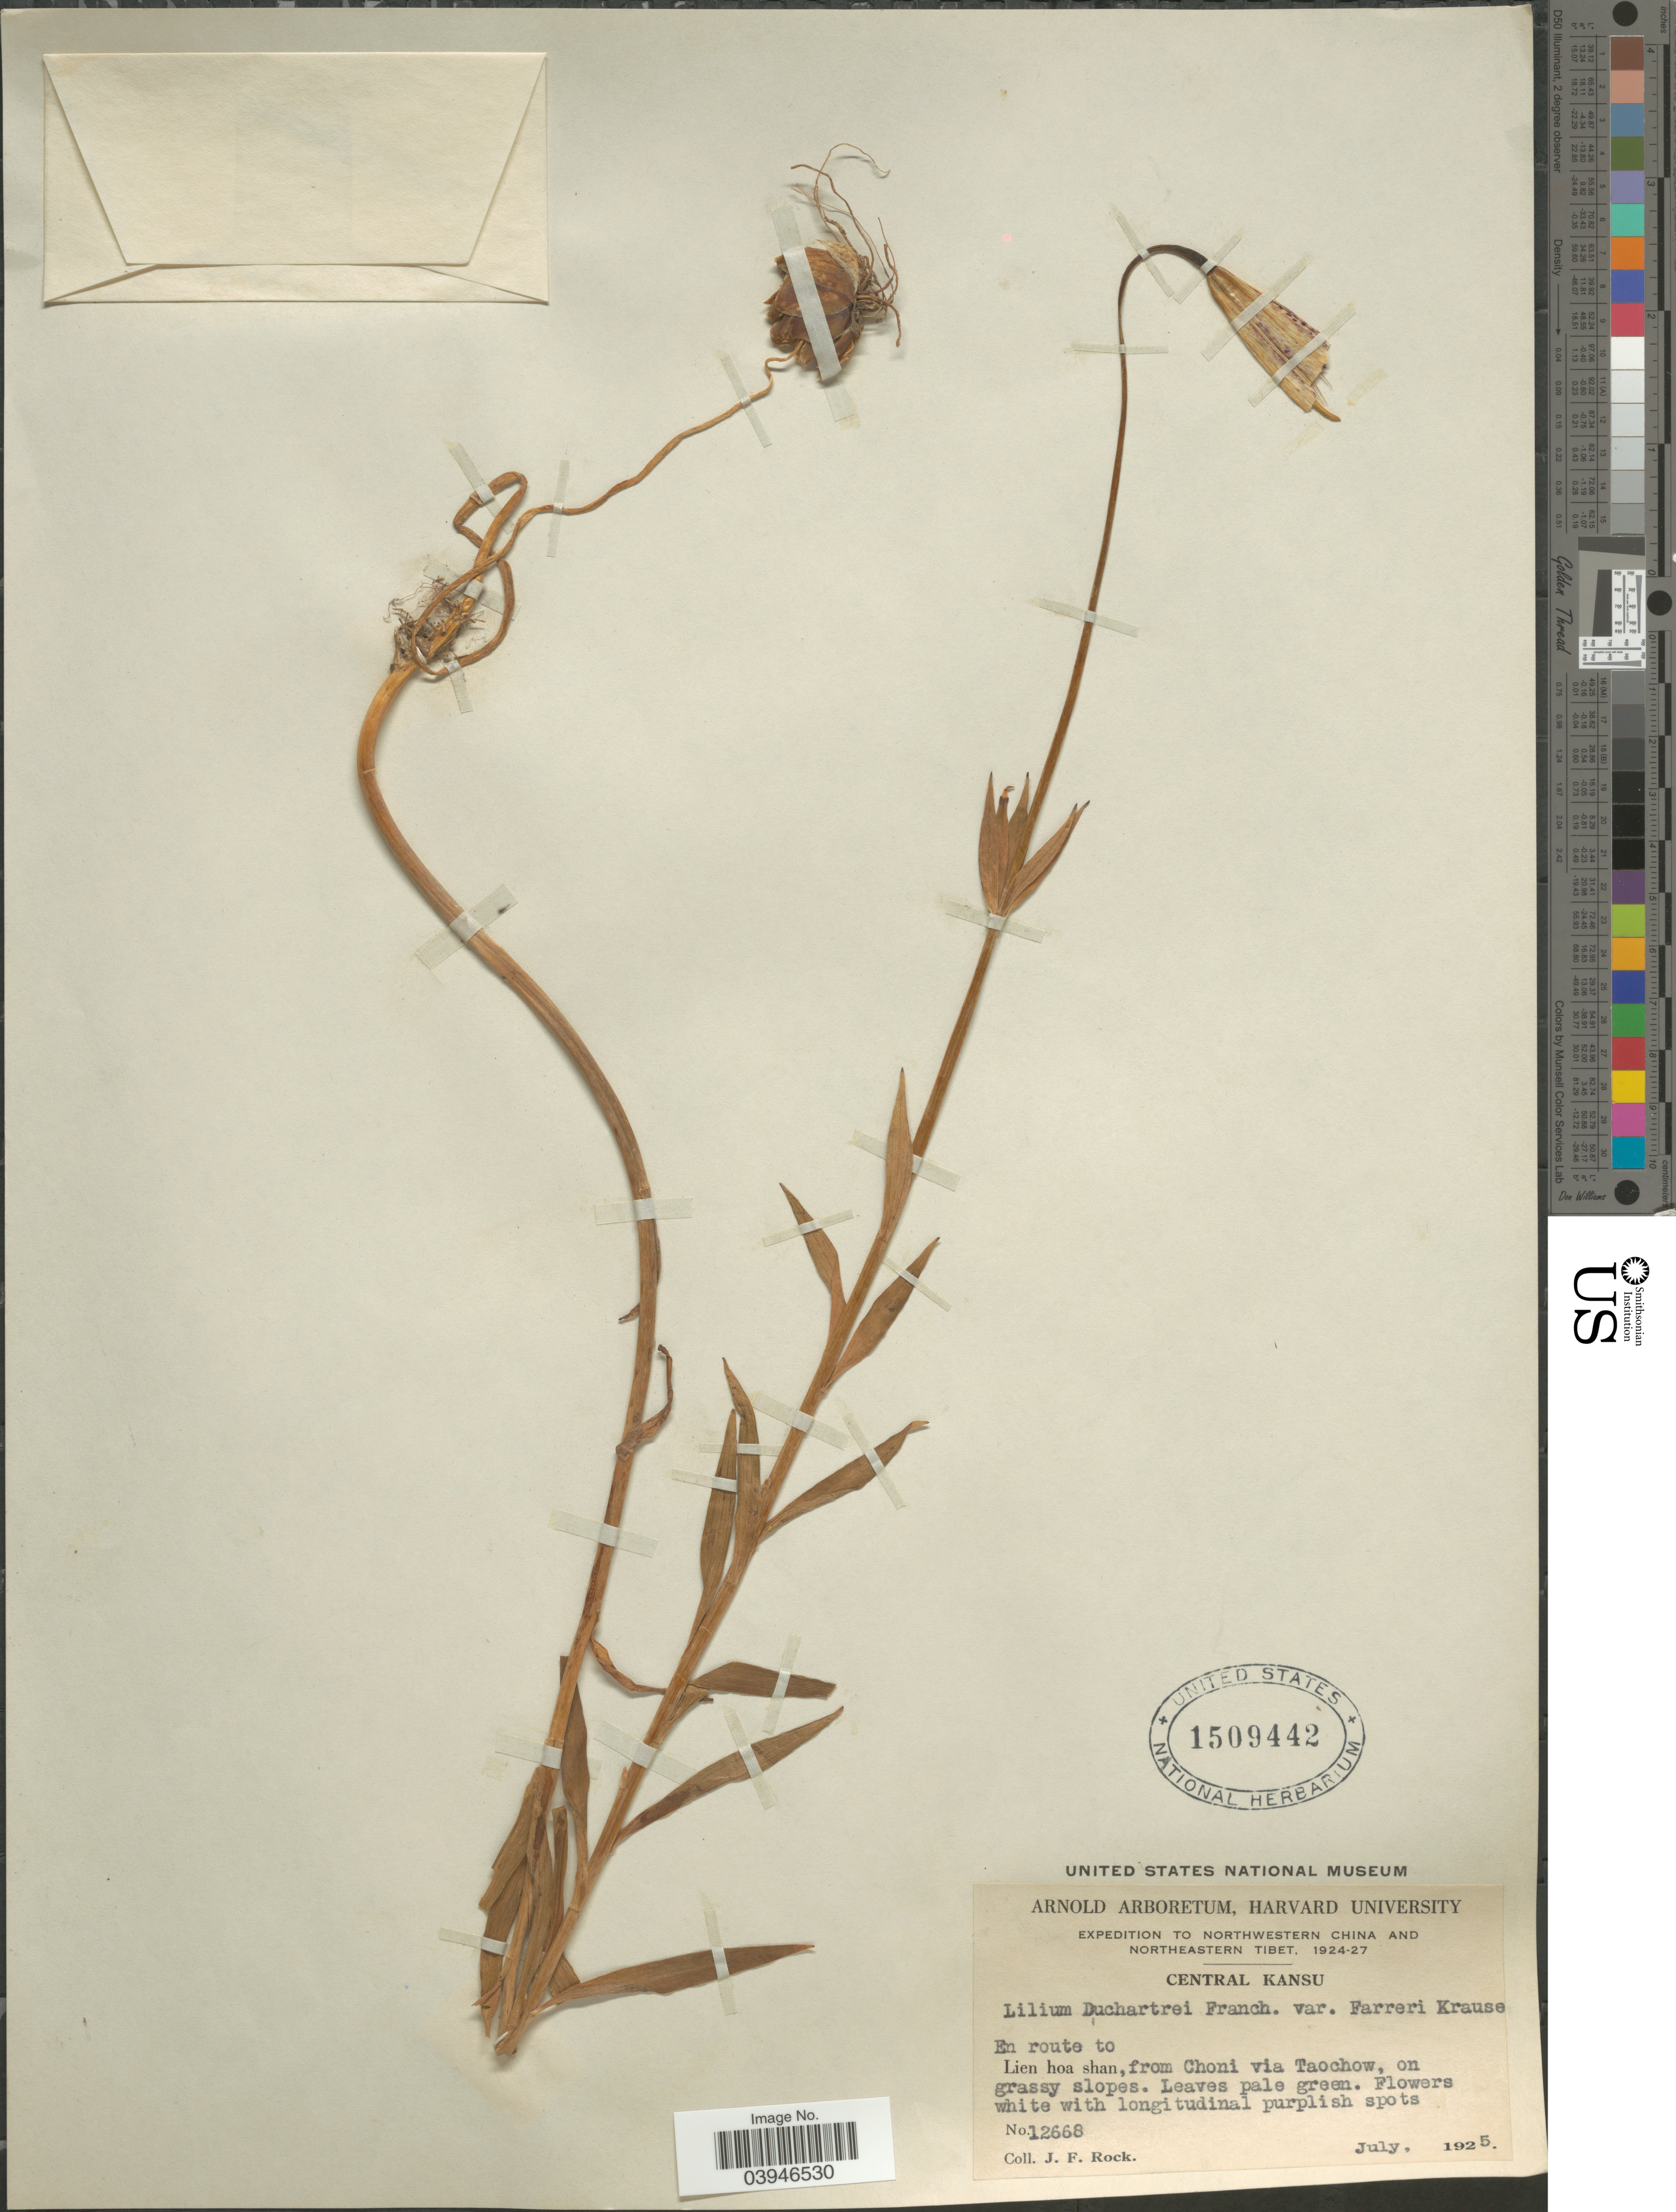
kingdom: Plantae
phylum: Tracheophyta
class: Liliopsida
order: Liliales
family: Liliaceae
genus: Lilium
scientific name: Lilium duchartrei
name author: Franch.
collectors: J. Rock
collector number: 12668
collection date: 1925-07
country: China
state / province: Gansu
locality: Northwestern China. Central Kansu. En route to Lien hoa shan, from Choni via Taochow, on grassy slopes.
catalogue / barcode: US 1509442